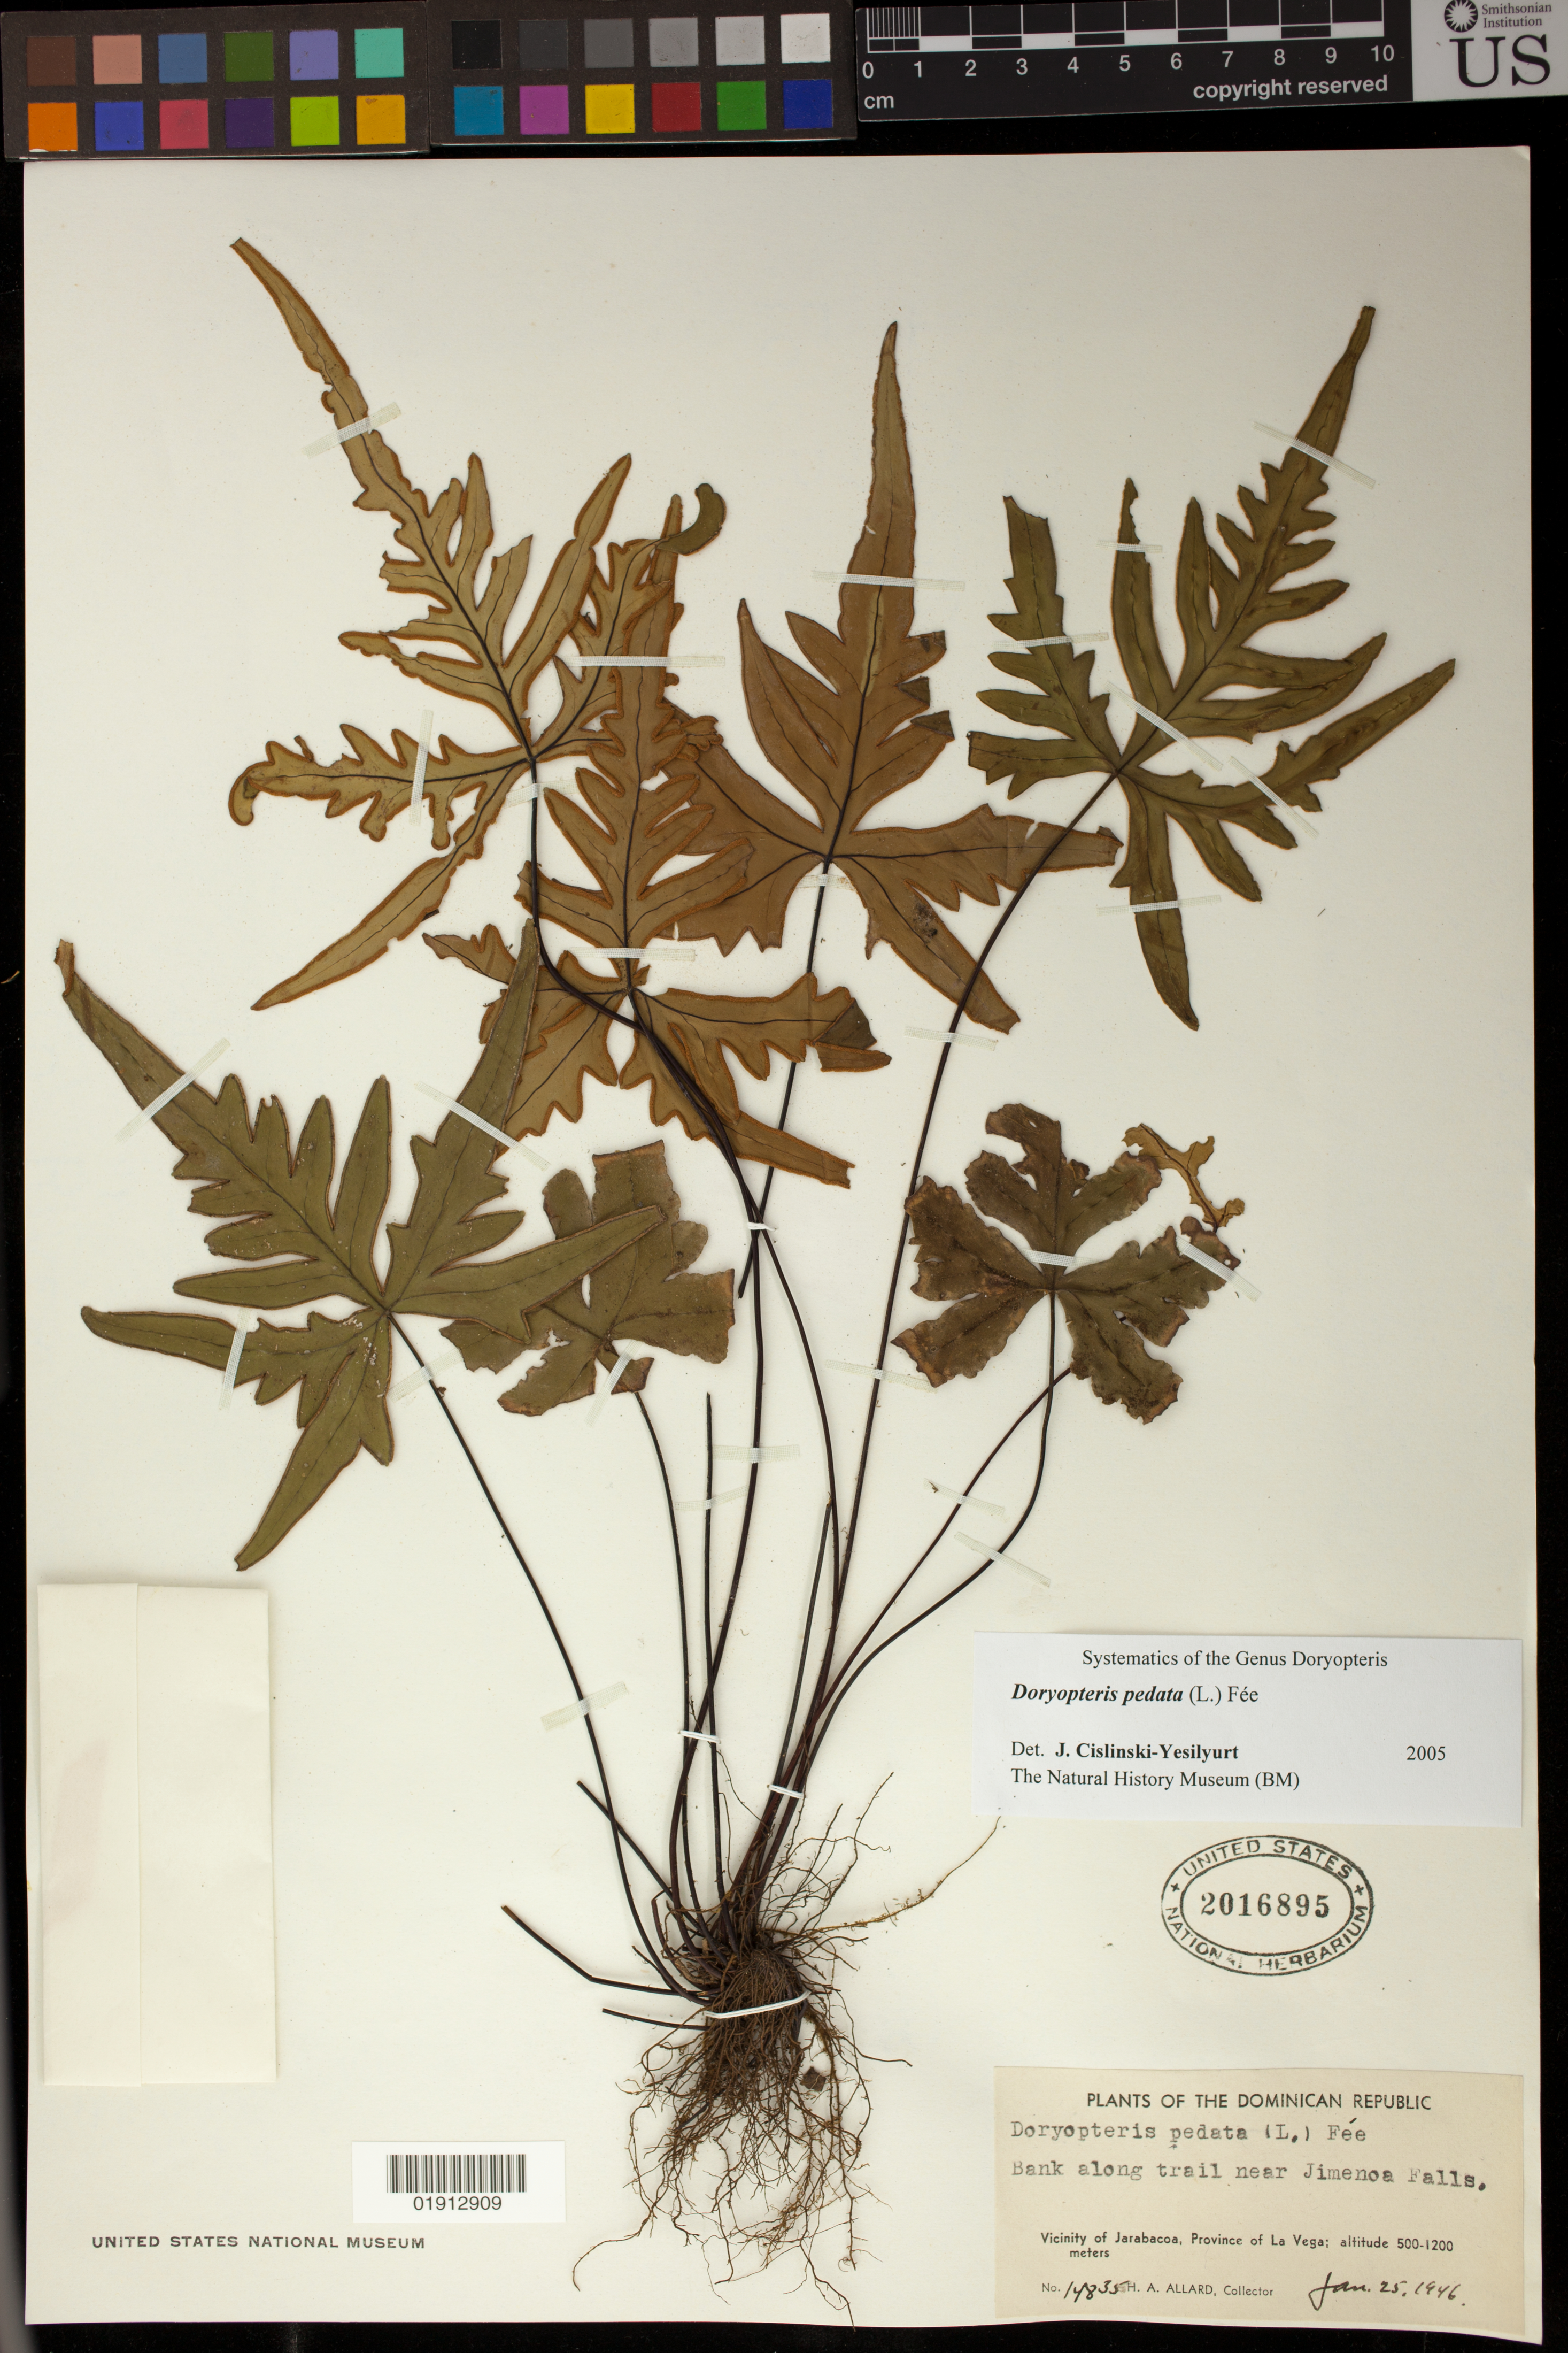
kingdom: Plantae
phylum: Tracheophyta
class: Polypodiopsida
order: Polypodiales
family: Pteridaceae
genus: Doryopteris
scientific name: Doryopteris pedata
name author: (L.) Fée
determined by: Yesilyurt, J. C.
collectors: H. A. Allard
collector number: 14835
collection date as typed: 25 Jan 1946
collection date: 1946-01-25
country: Dominican Republic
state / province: La Vega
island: Hispaniola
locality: Jarabacoa vicinity, trail near Jimenoa Falls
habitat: Bank along trail near falls.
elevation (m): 500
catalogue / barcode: US 2016895